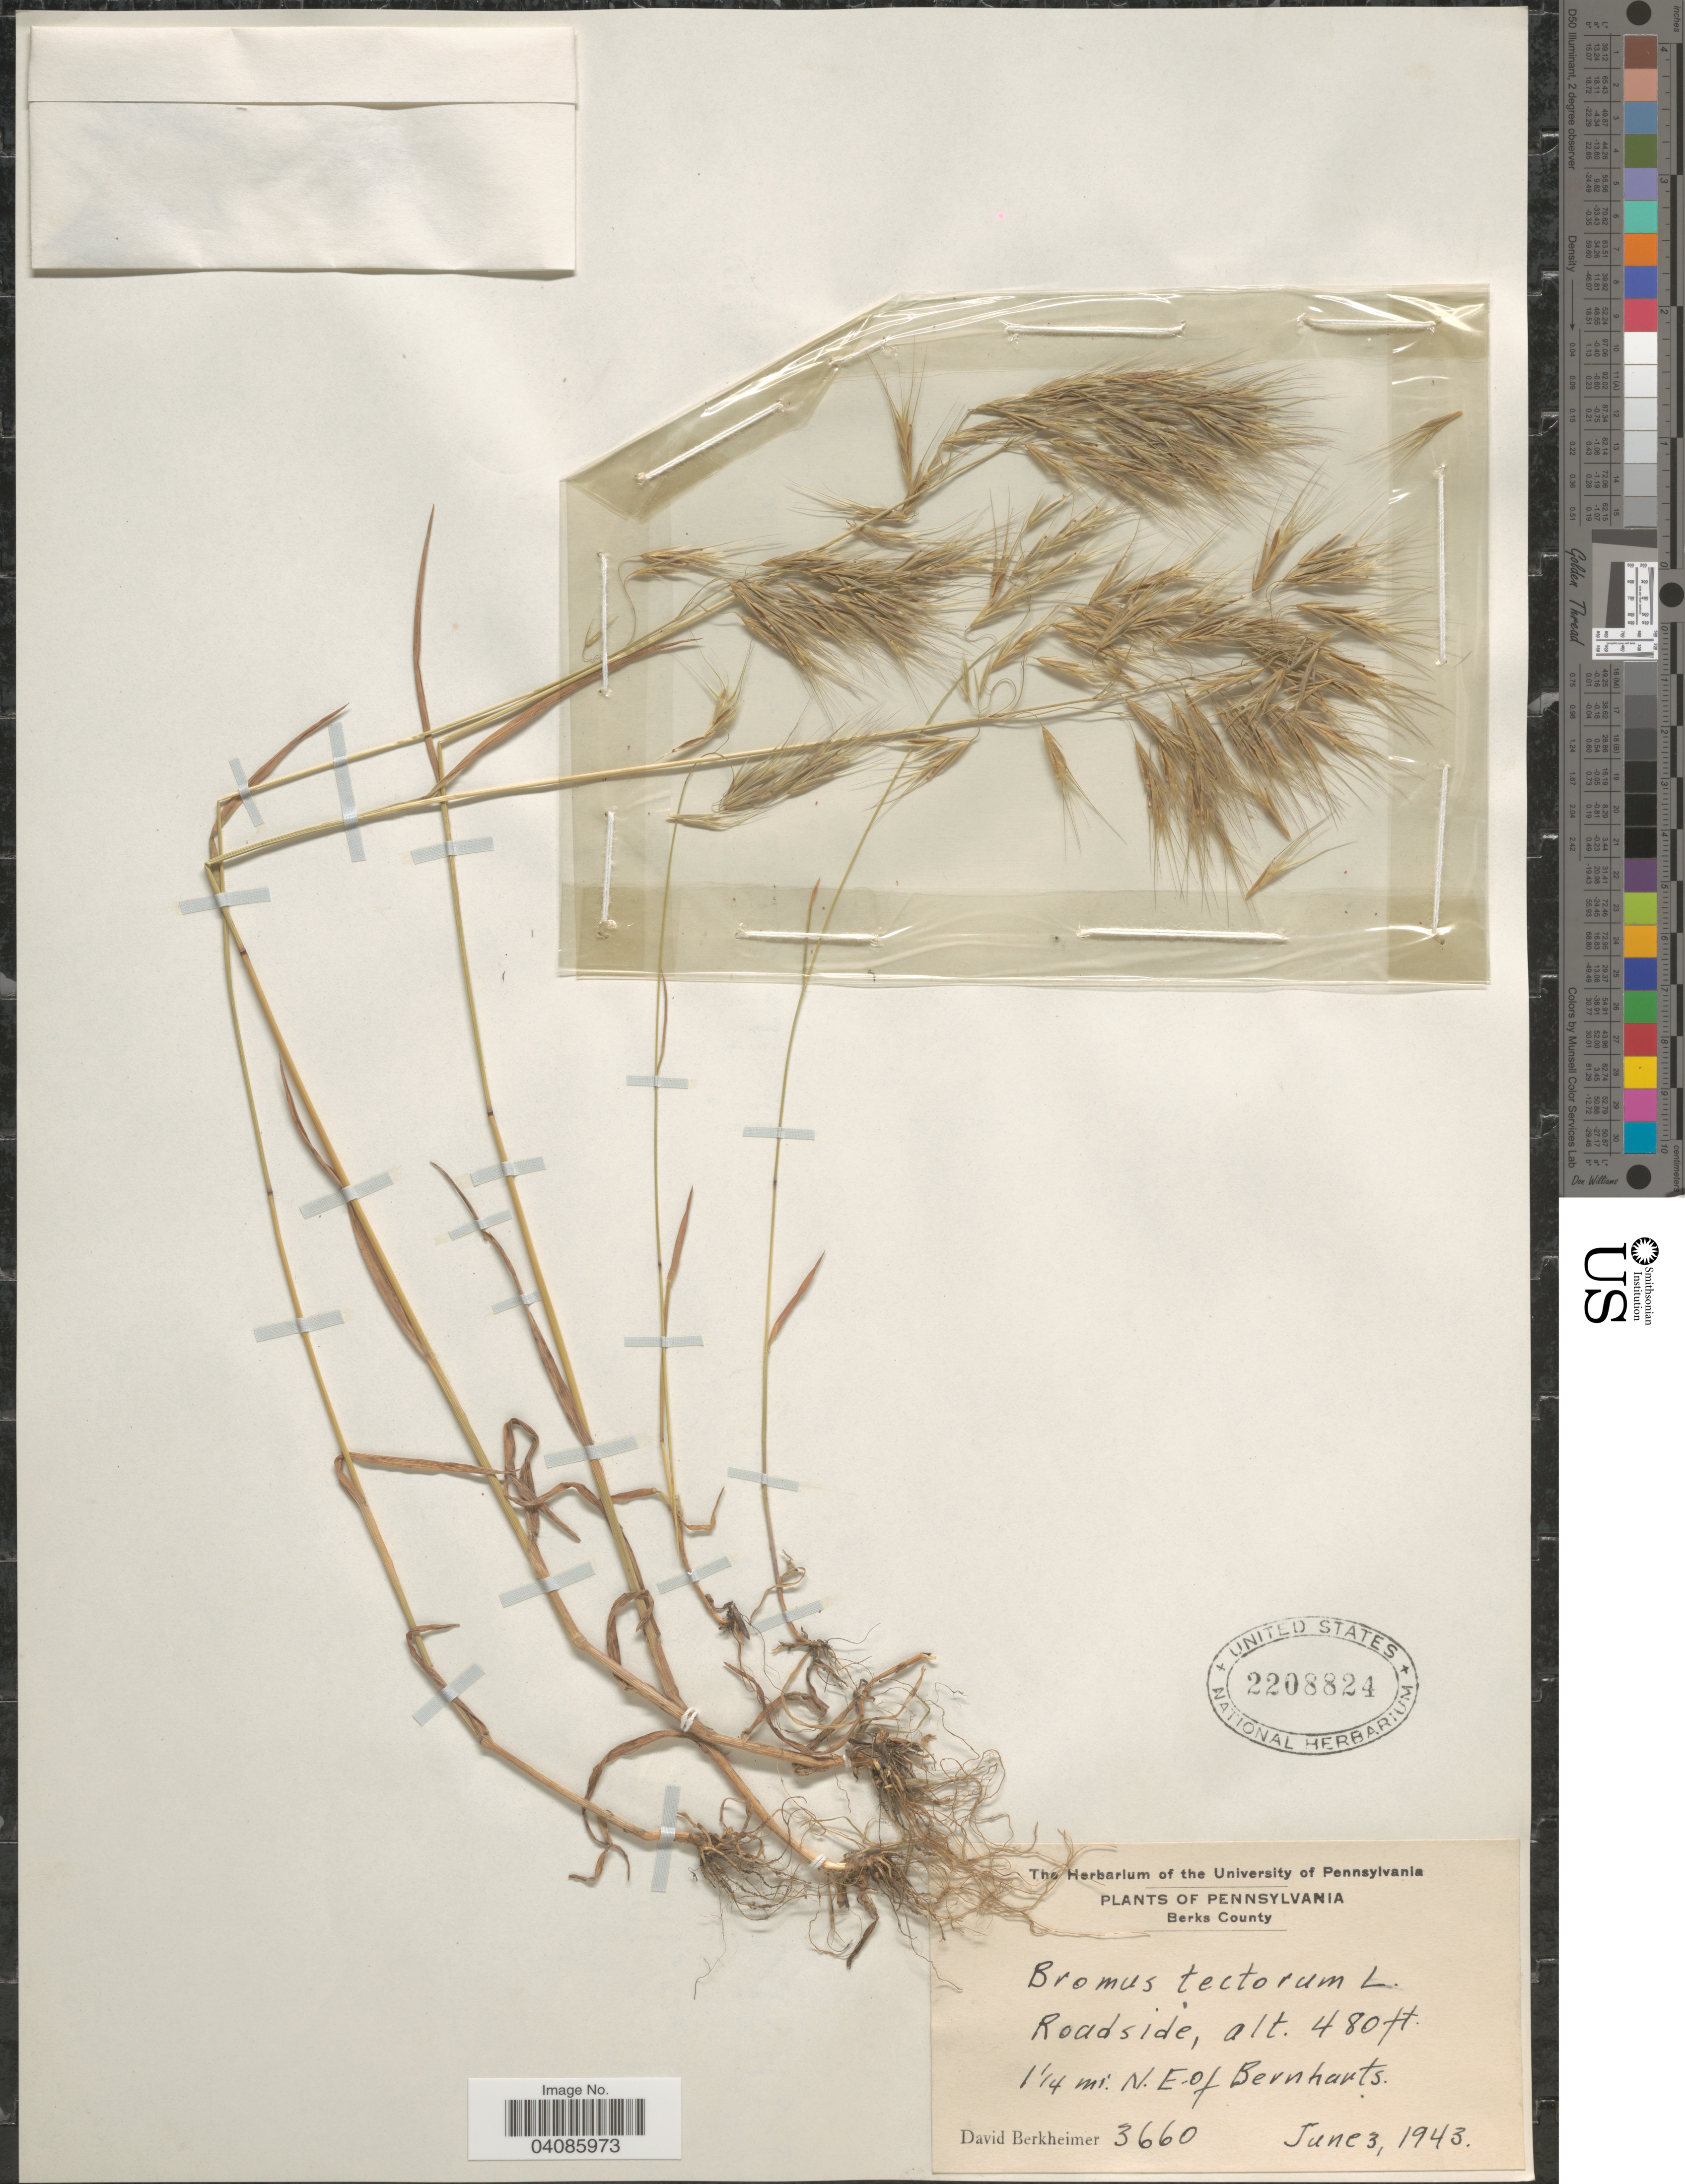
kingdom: Plantae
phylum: Tracheophyta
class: Liliopsida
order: Poales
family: Poaceae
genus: Bromus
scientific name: Bromus tectorum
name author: L.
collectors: D. Berkheimer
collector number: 3660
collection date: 1943-06-03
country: United States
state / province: Pennsylvania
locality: Berks County. Roadside, 1¼ mi. N.E. of Bernharts.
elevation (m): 146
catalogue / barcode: US 2208824